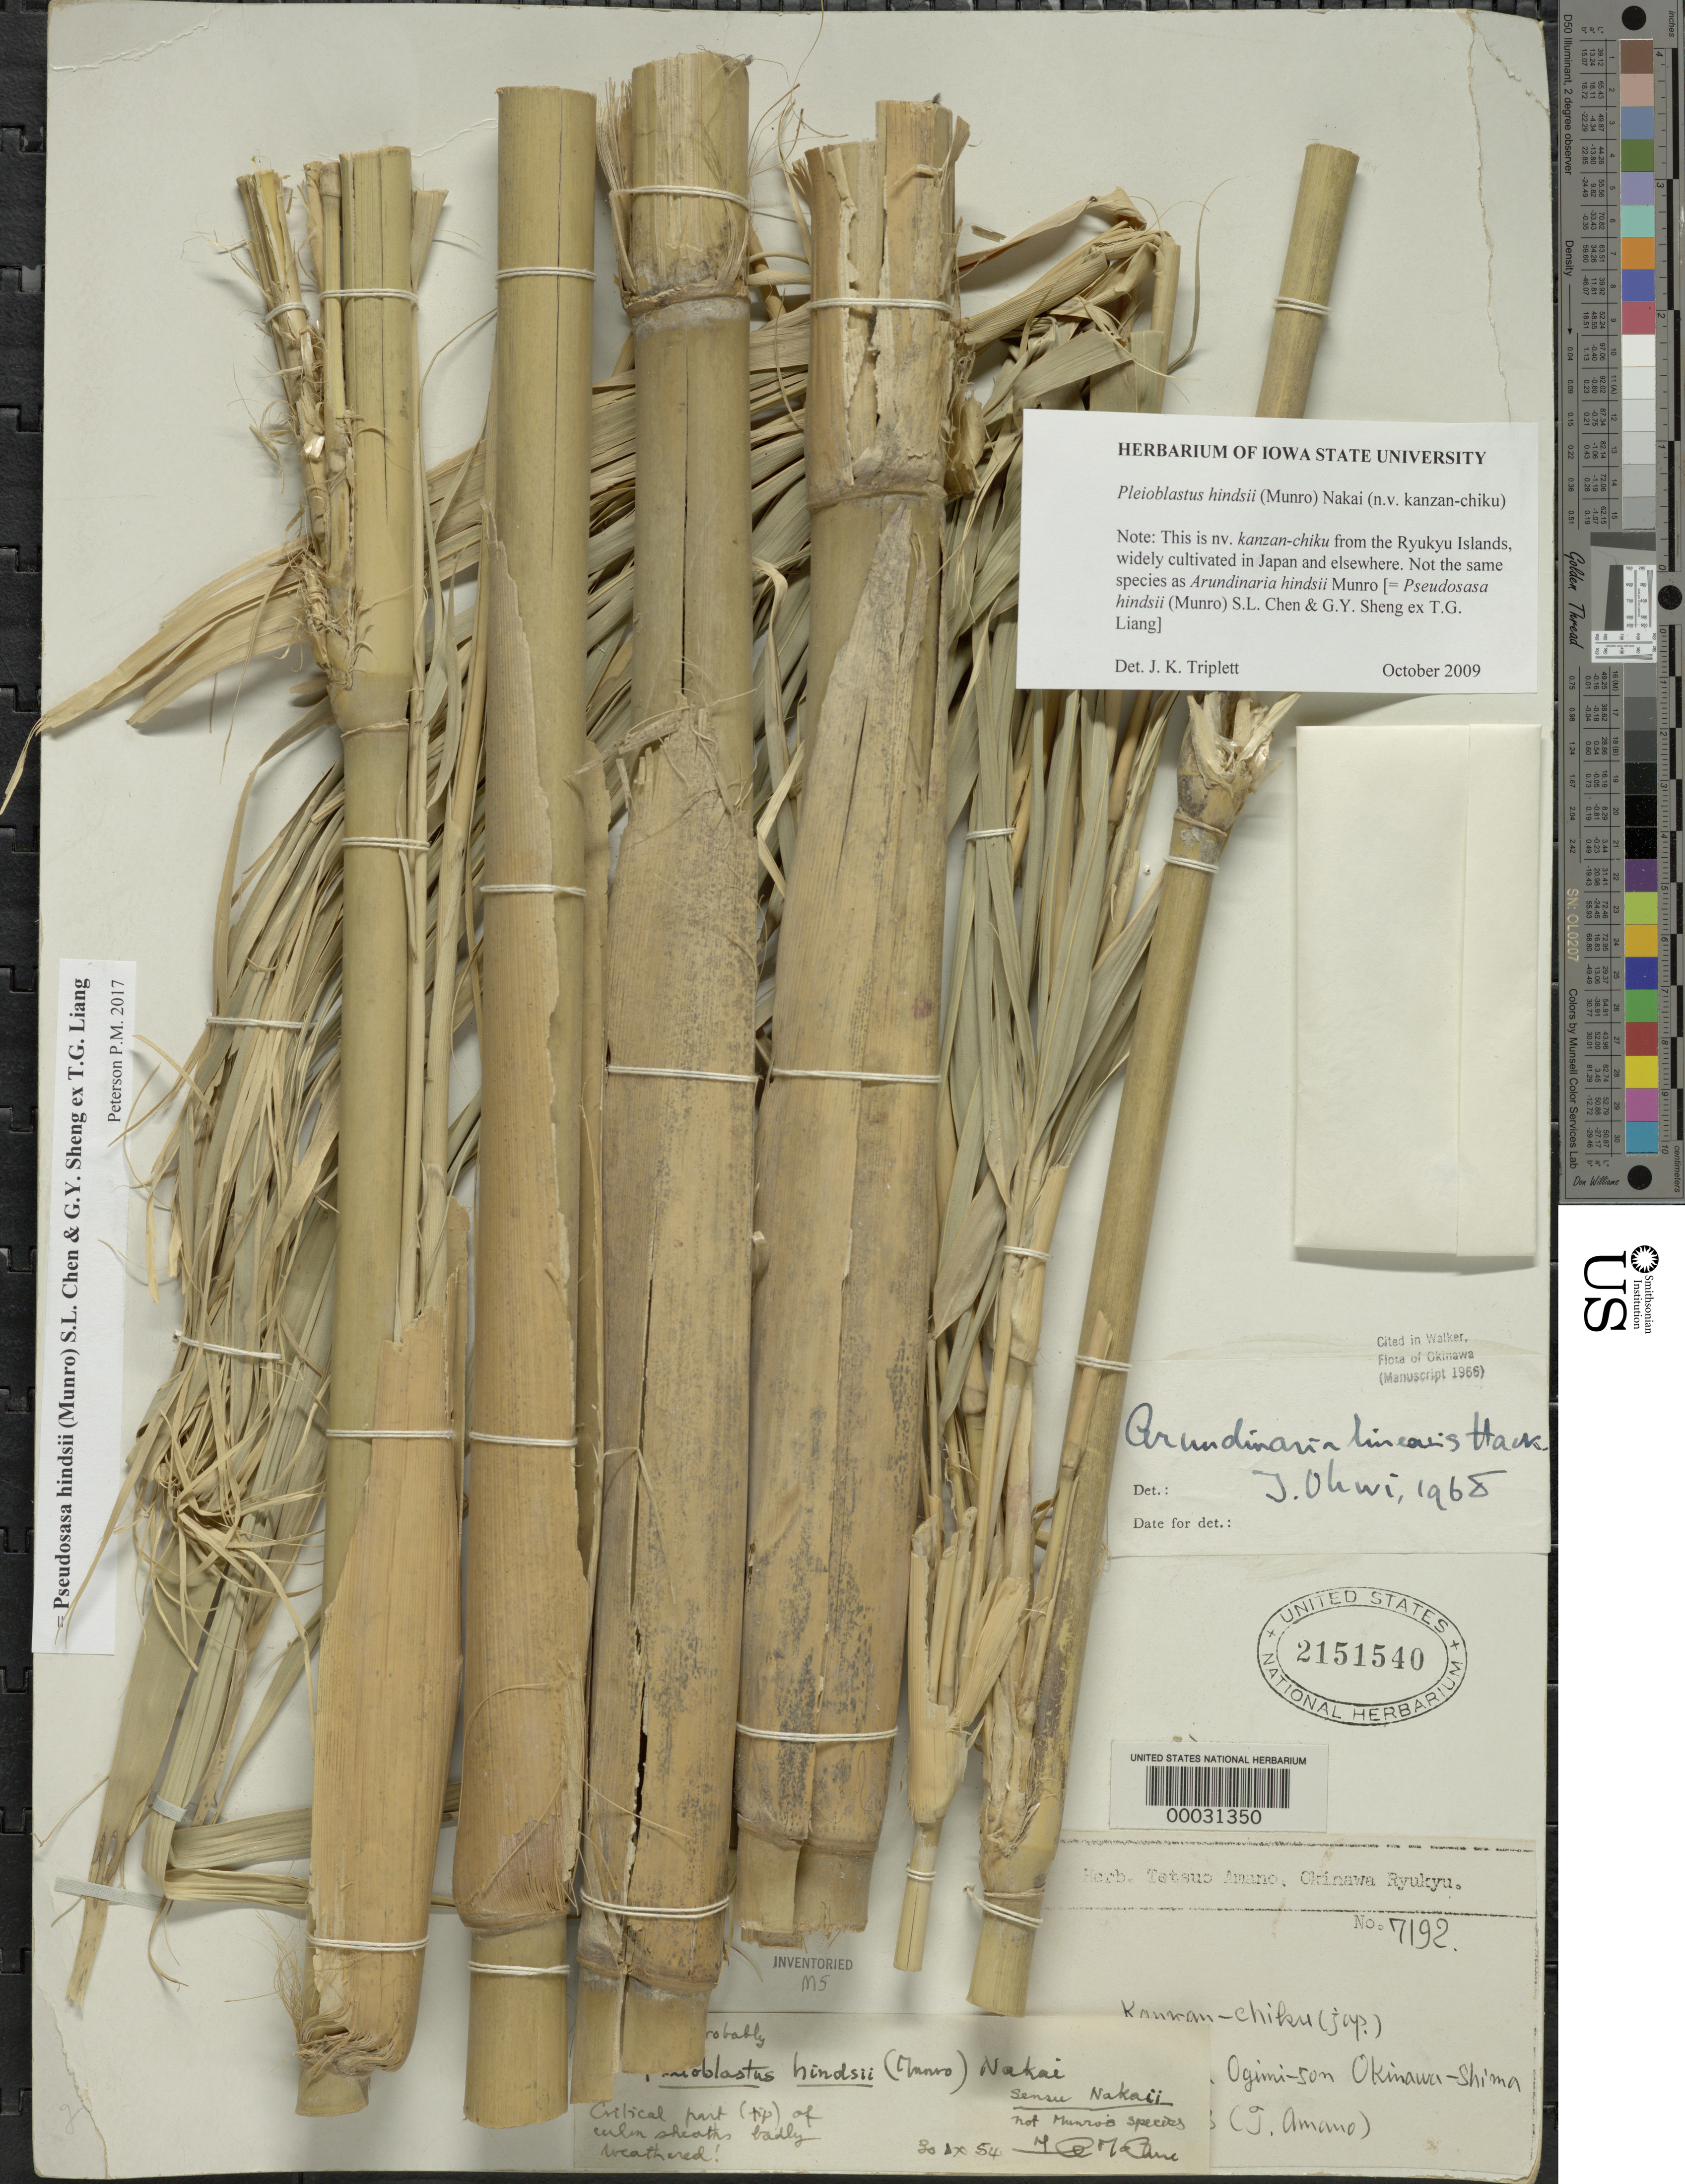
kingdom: Plantae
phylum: Tracheophyta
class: Liliopsida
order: Poales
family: Poaceae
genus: Pseudosasa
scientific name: Pseudosasa hindsii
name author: (Munro) S.L. Chen & G.Y. Sheng ex T.G. Liang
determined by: Poaceae Reorganization Project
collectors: C. Amano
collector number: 7192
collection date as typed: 28 Aug 1953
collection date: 1953-08-28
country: Japan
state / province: Okinawa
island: Ryukyu Is.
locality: Nuha, Ogimi-son, Okinawa-Shima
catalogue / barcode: US 2151540